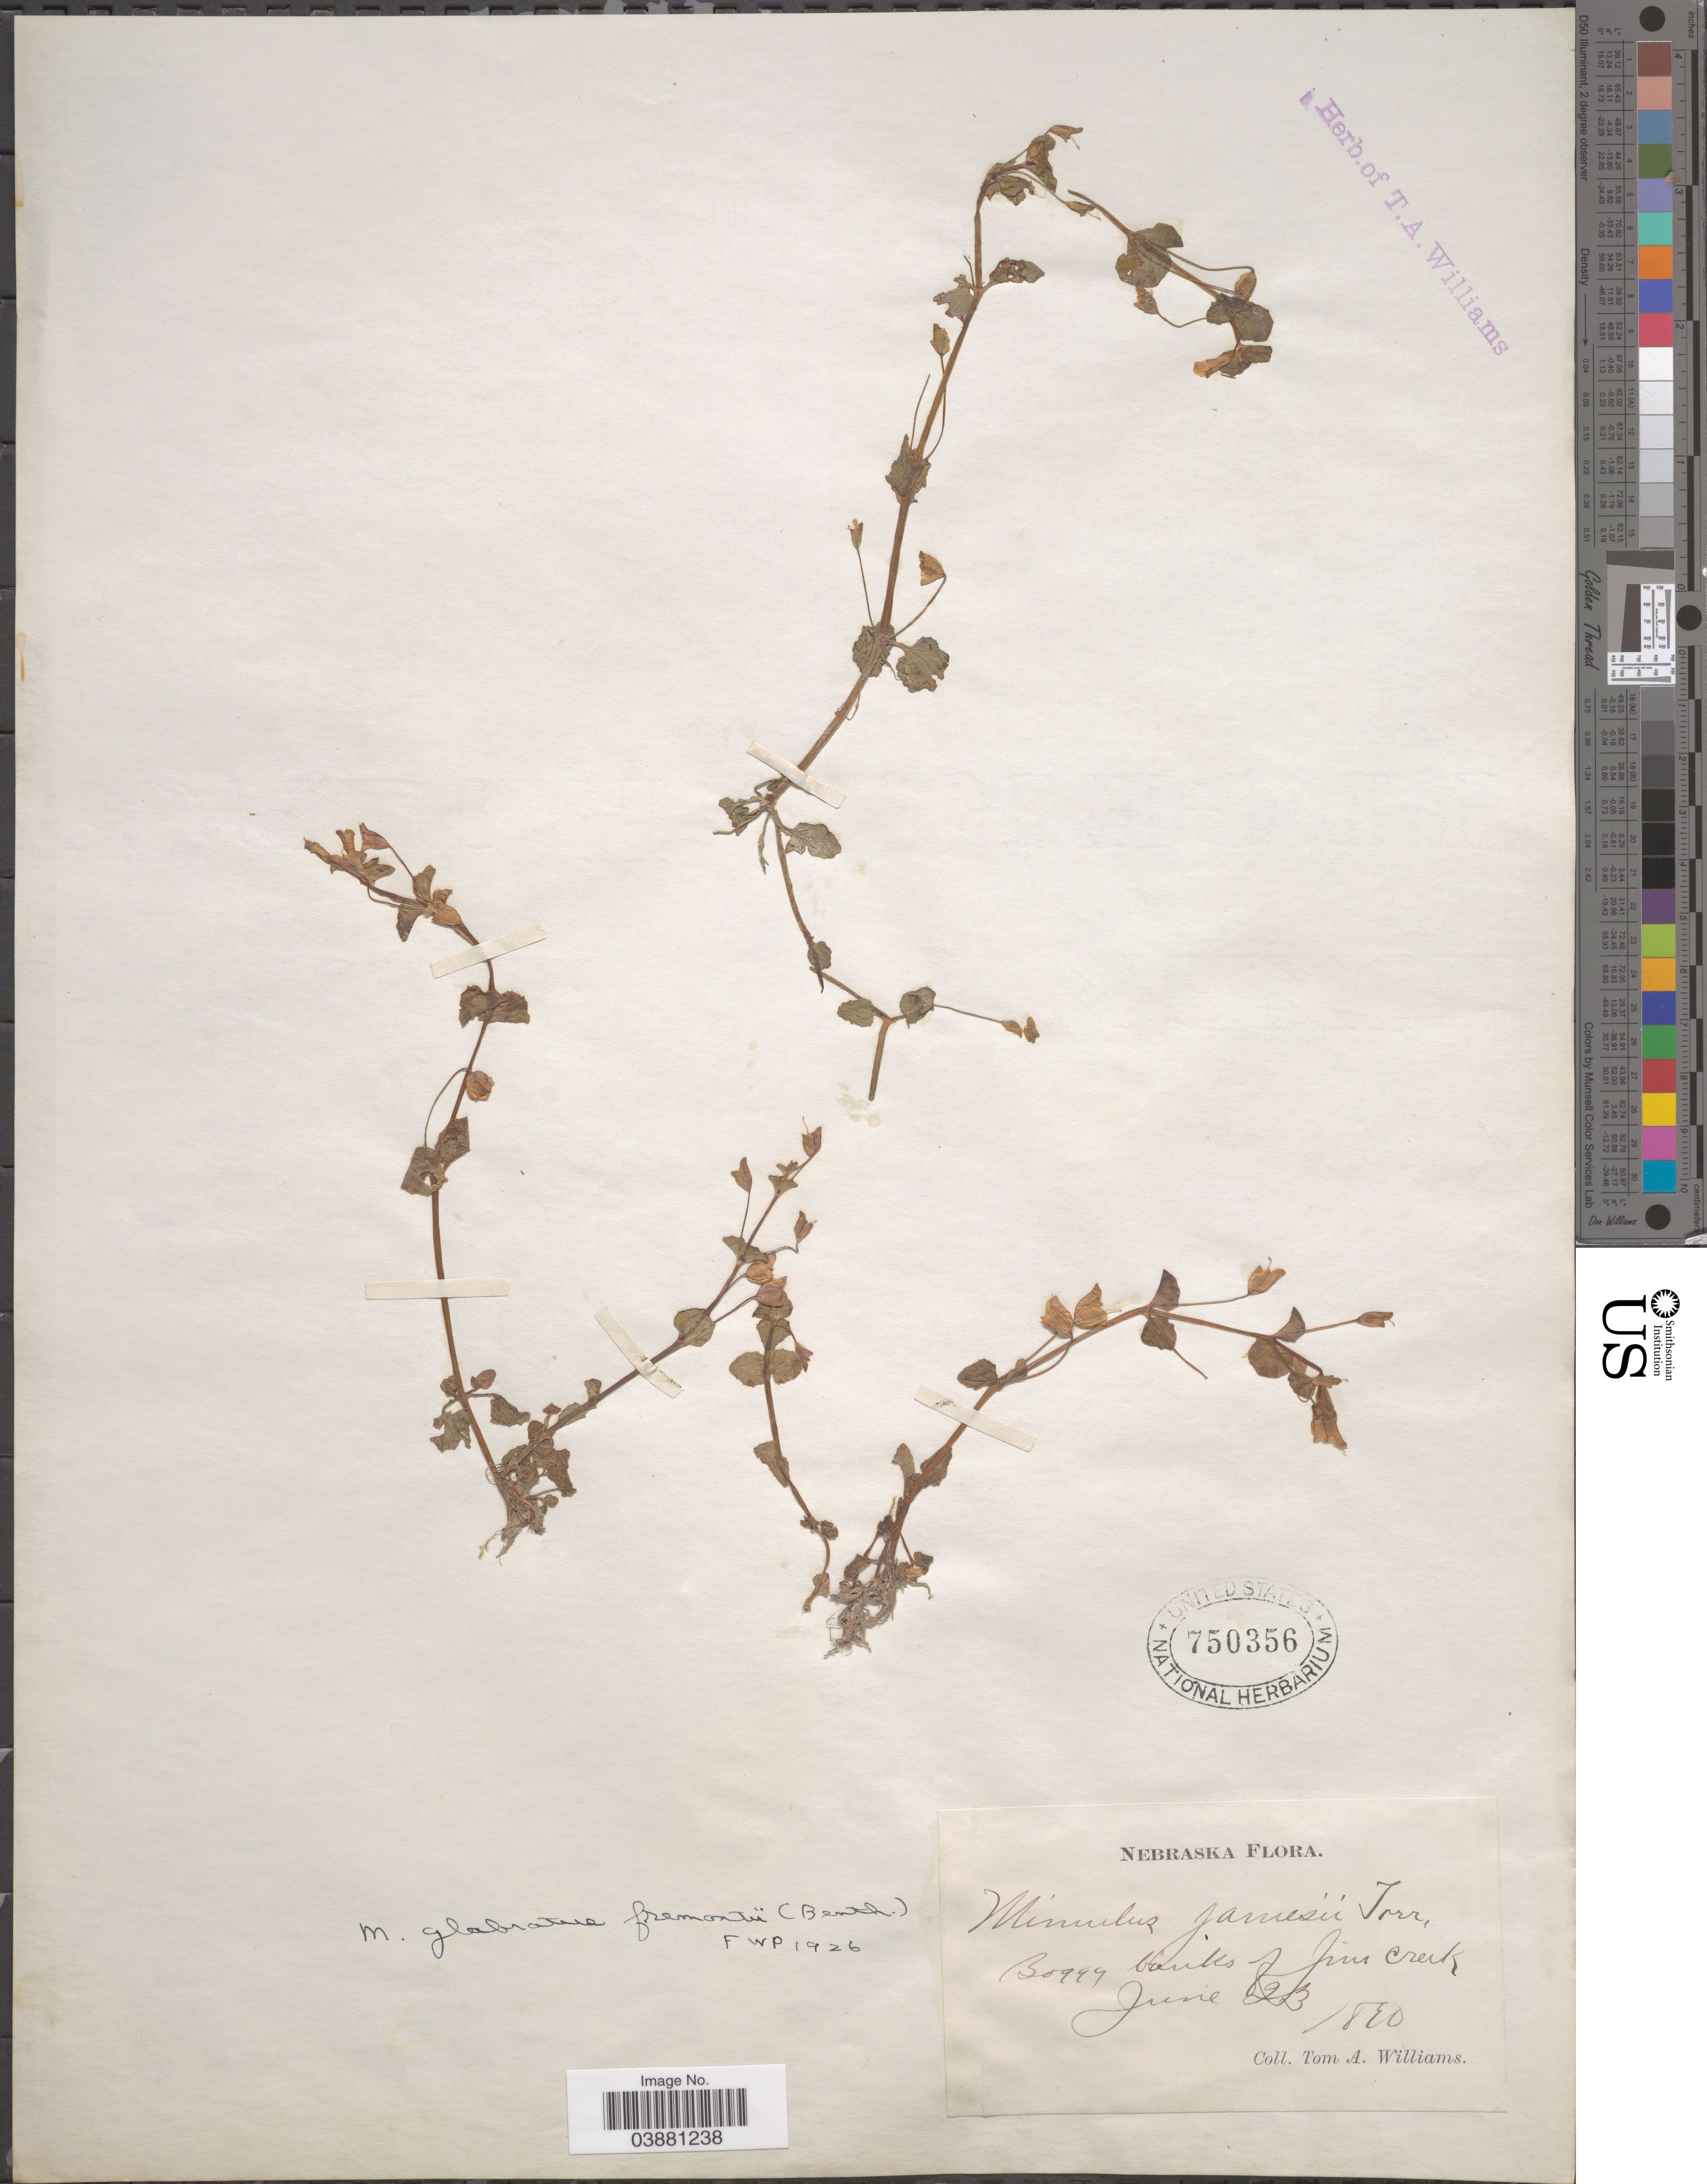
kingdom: Plantae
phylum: Tracheophyta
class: Magnoliopsida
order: Lamiales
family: Phrymaceae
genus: Mimulus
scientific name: Mimulus glabratus var. fremontii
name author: Kunth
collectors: T. Williams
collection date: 1890-06-23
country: United States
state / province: Nebraska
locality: Boggy banks of Jim Creek.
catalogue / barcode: US 750356